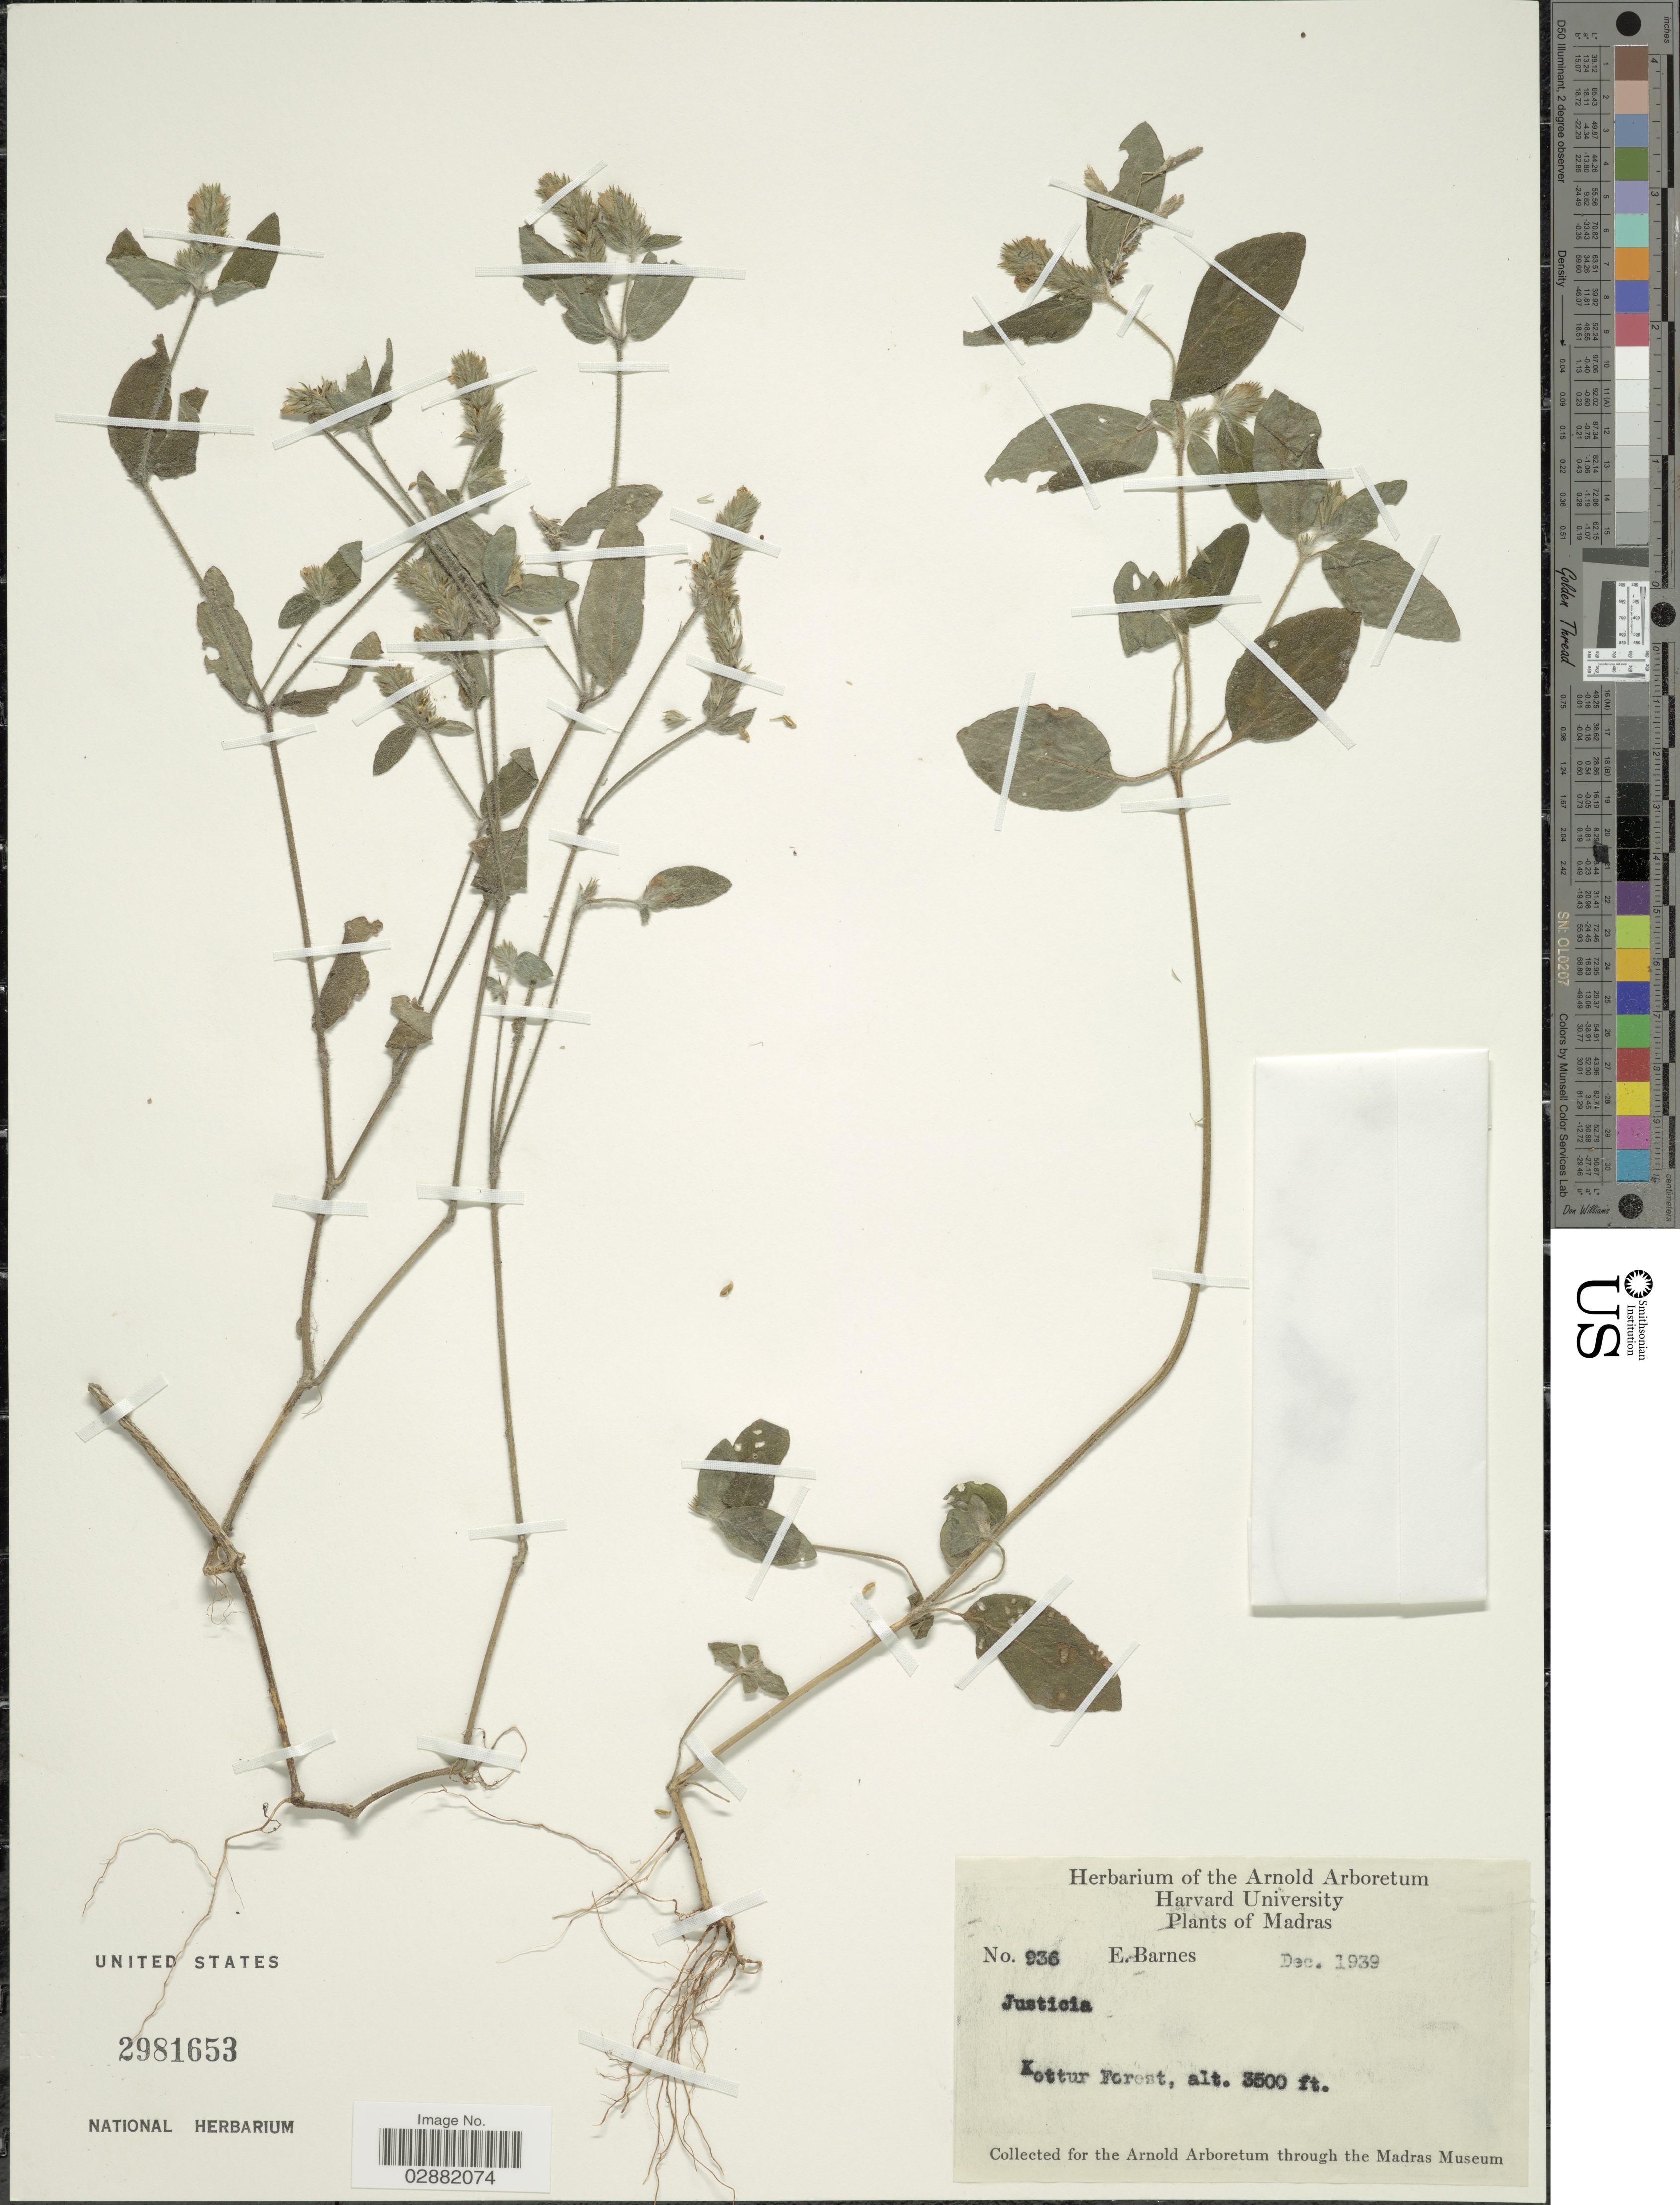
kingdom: Plantae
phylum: Tracheophyta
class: Magnoliopsida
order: Lamiales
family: Acanthaceae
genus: Justicia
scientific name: Justicia sp.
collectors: E. Barnes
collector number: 936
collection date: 1939-12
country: India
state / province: Tamil Nadu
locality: Madras, Kottur Forest.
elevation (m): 1067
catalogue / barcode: US 2981653